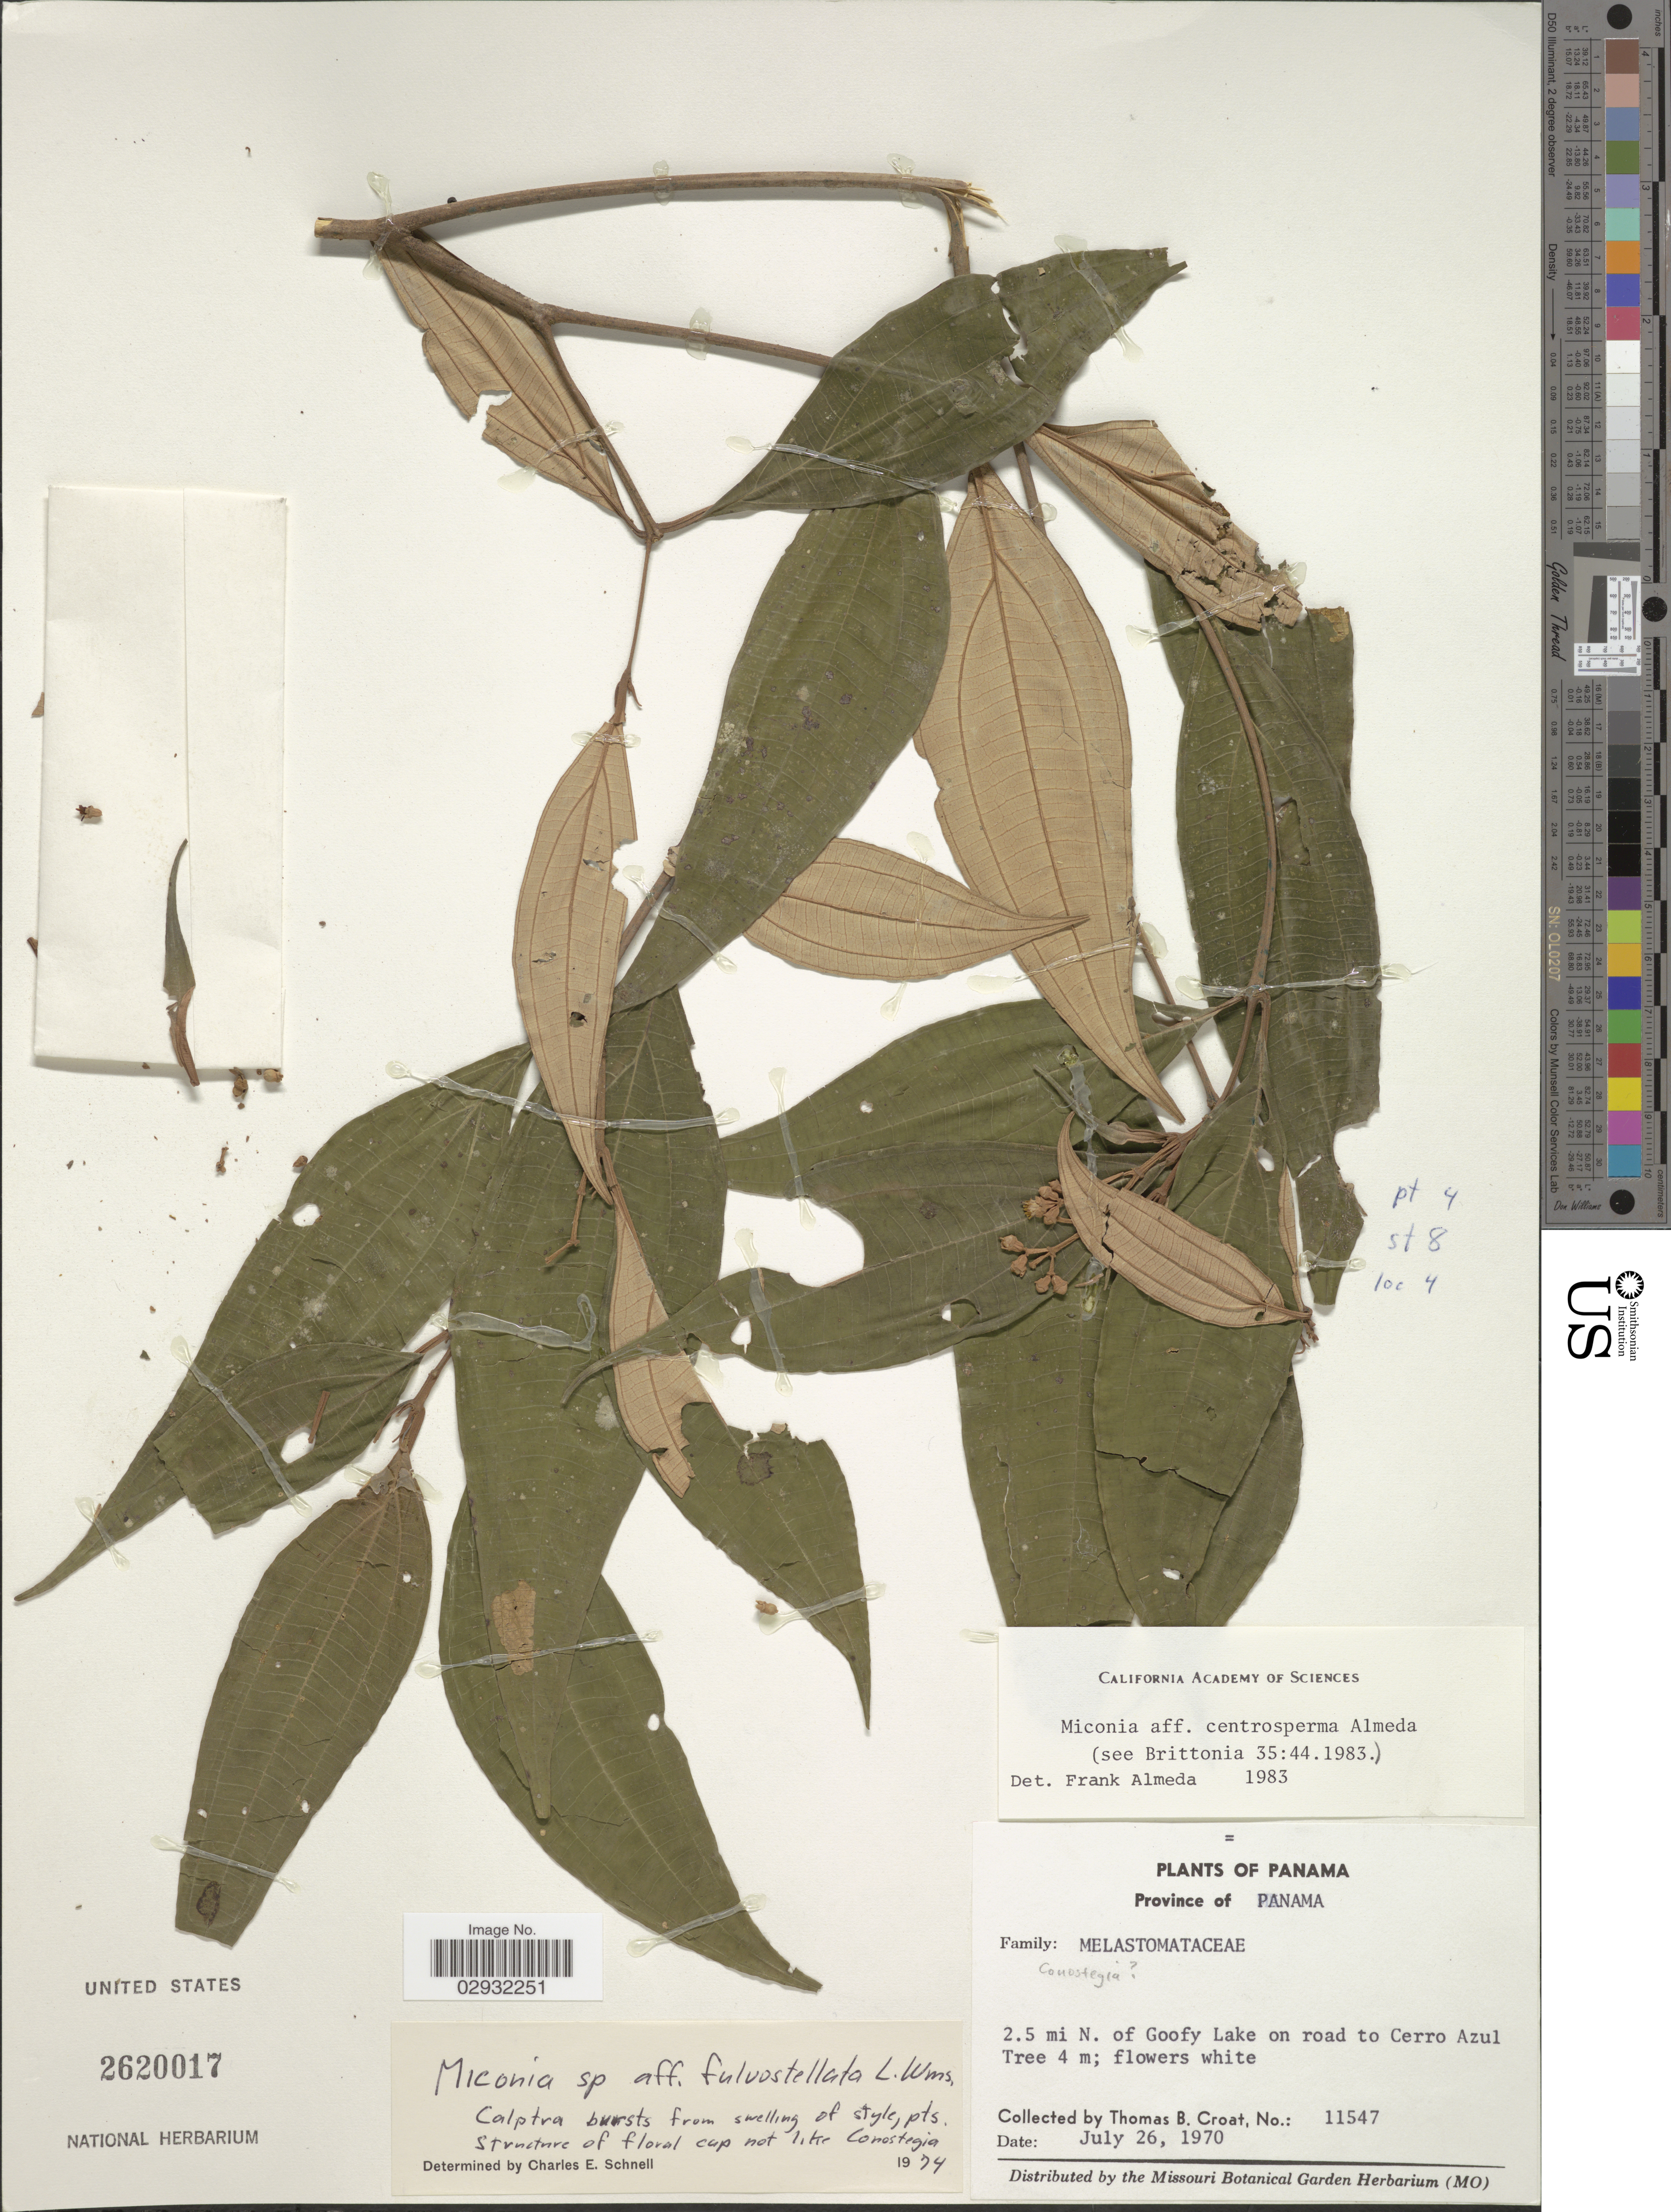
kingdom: Plantae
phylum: Tracheophyta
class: Magnoliopsida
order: Myrtales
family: Melastomataceae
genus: Miconia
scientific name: Miconia centrosperma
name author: Almeda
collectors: T. B. Croat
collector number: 11547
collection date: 1970-07-26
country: Panama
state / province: Panamá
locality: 2.5 mi. N of Goofy Lake on road to Cerro Azul.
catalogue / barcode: US 2620017